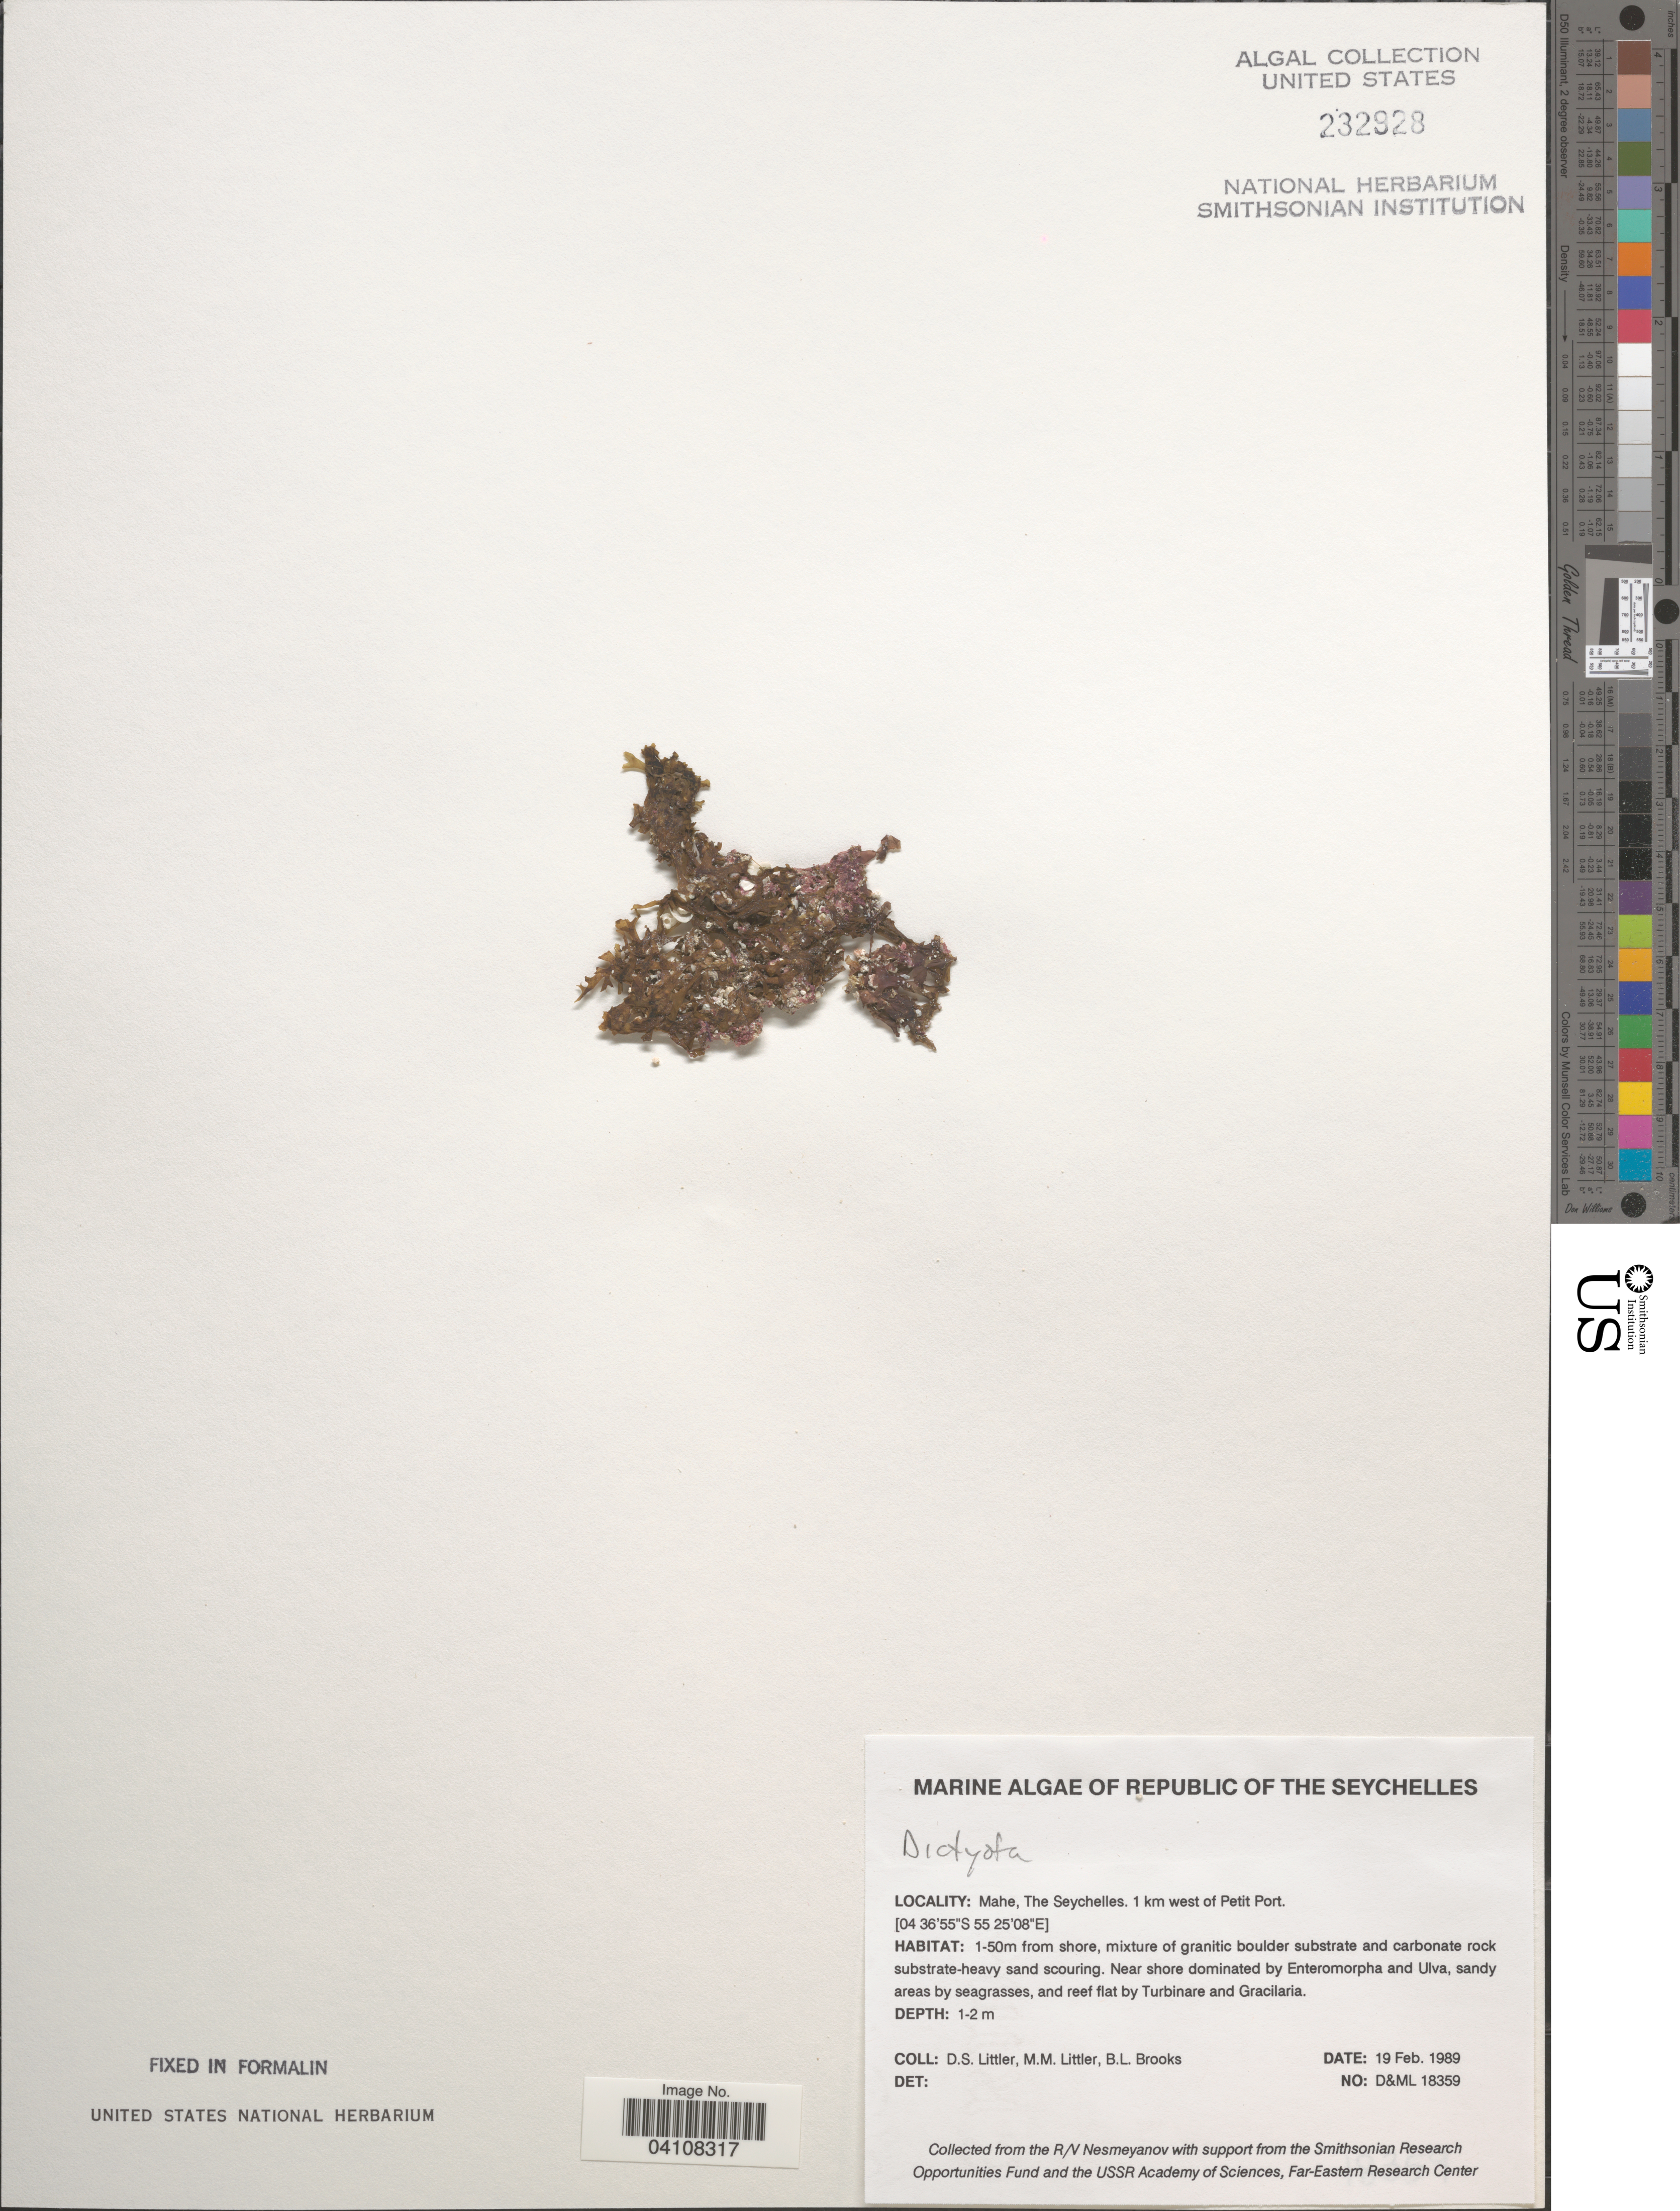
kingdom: Chromista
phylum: Ochrophyta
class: Phaeophyceae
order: Dictyotales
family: Dictyotaceae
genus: Dictyota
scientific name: Dictyota sp.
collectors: D. S. Littler & B. Brooks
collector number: D&ML18359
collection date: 1989-02-19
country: Seychelles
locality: Republic of The Seychelles. Mahe. 1 km west of Petit Port. 1-50m from shore.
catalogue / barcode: US 232928